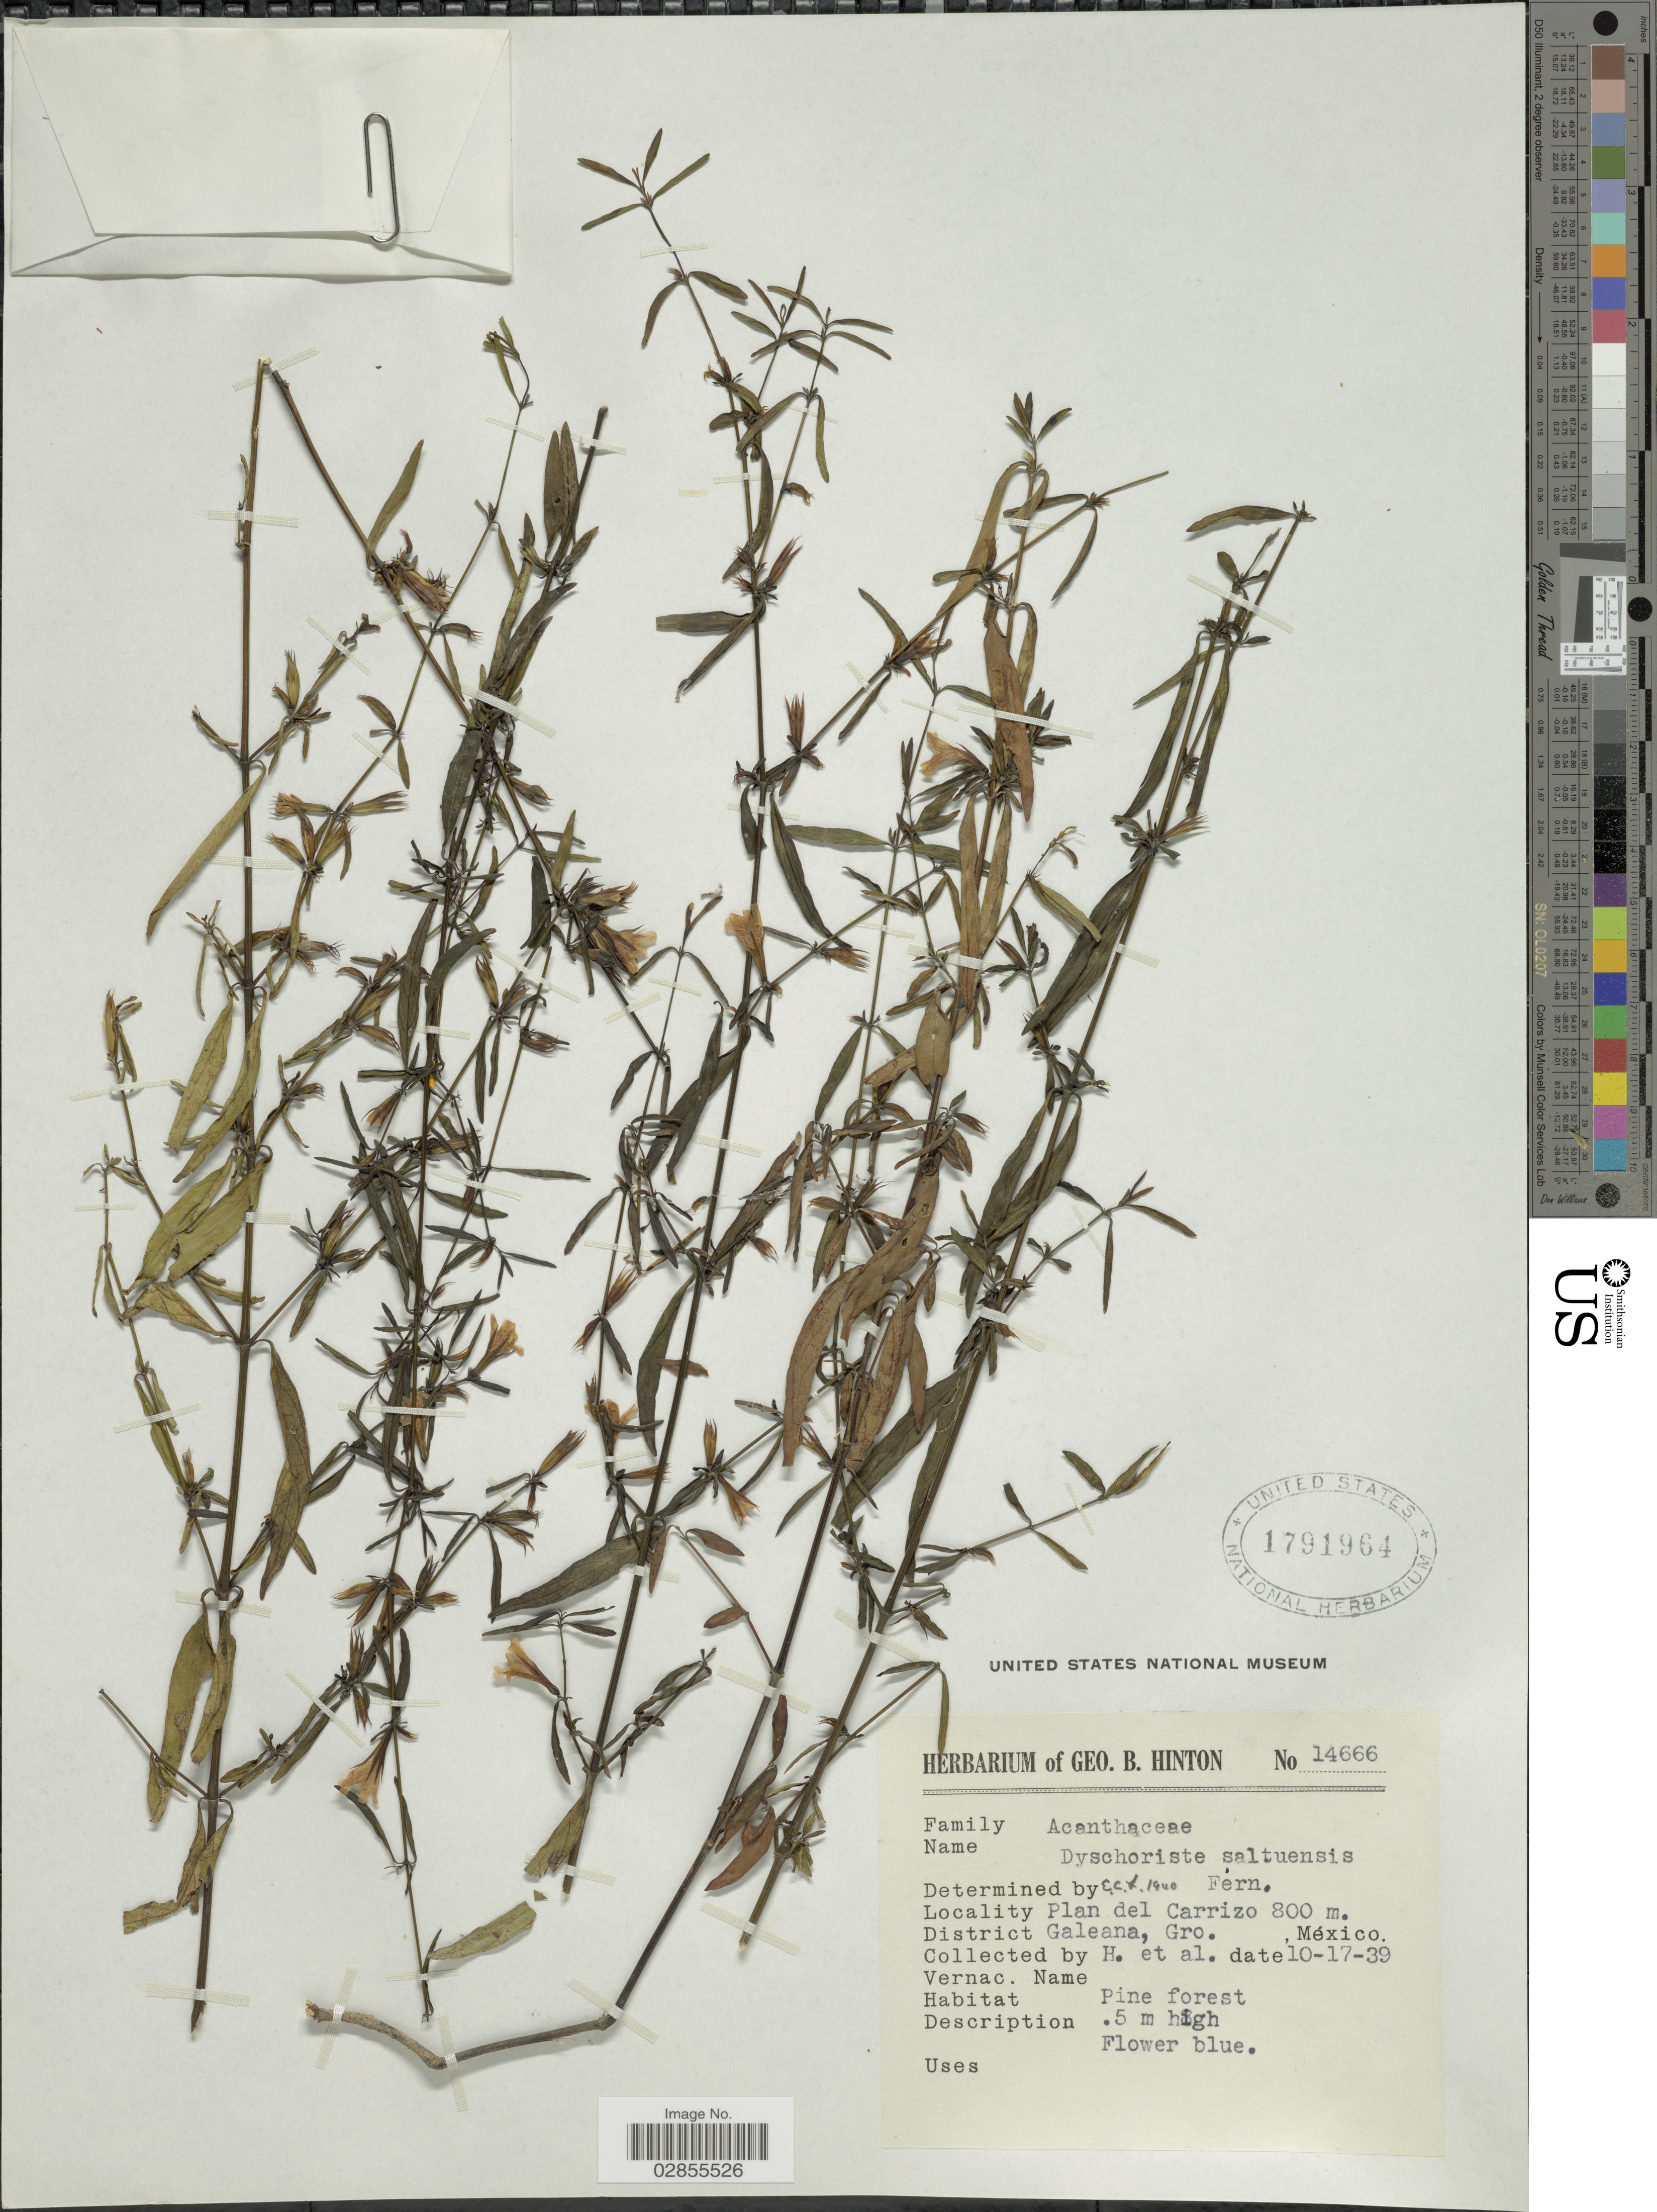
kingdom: Plantae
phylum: Tracheophyta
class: Magnoliopsida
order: Lamiales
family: Acanthaceae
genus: Dyschoriste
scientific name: Dyschoriste saltuensis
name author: Fernald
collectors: G. B. Hinton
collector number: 14666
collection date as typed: Transcribed d/m/y: 17/10/39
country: Mexico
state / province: Guerrero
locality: Plan del Carrizo. District Galeana.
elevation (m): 800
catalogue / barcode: US 1791964